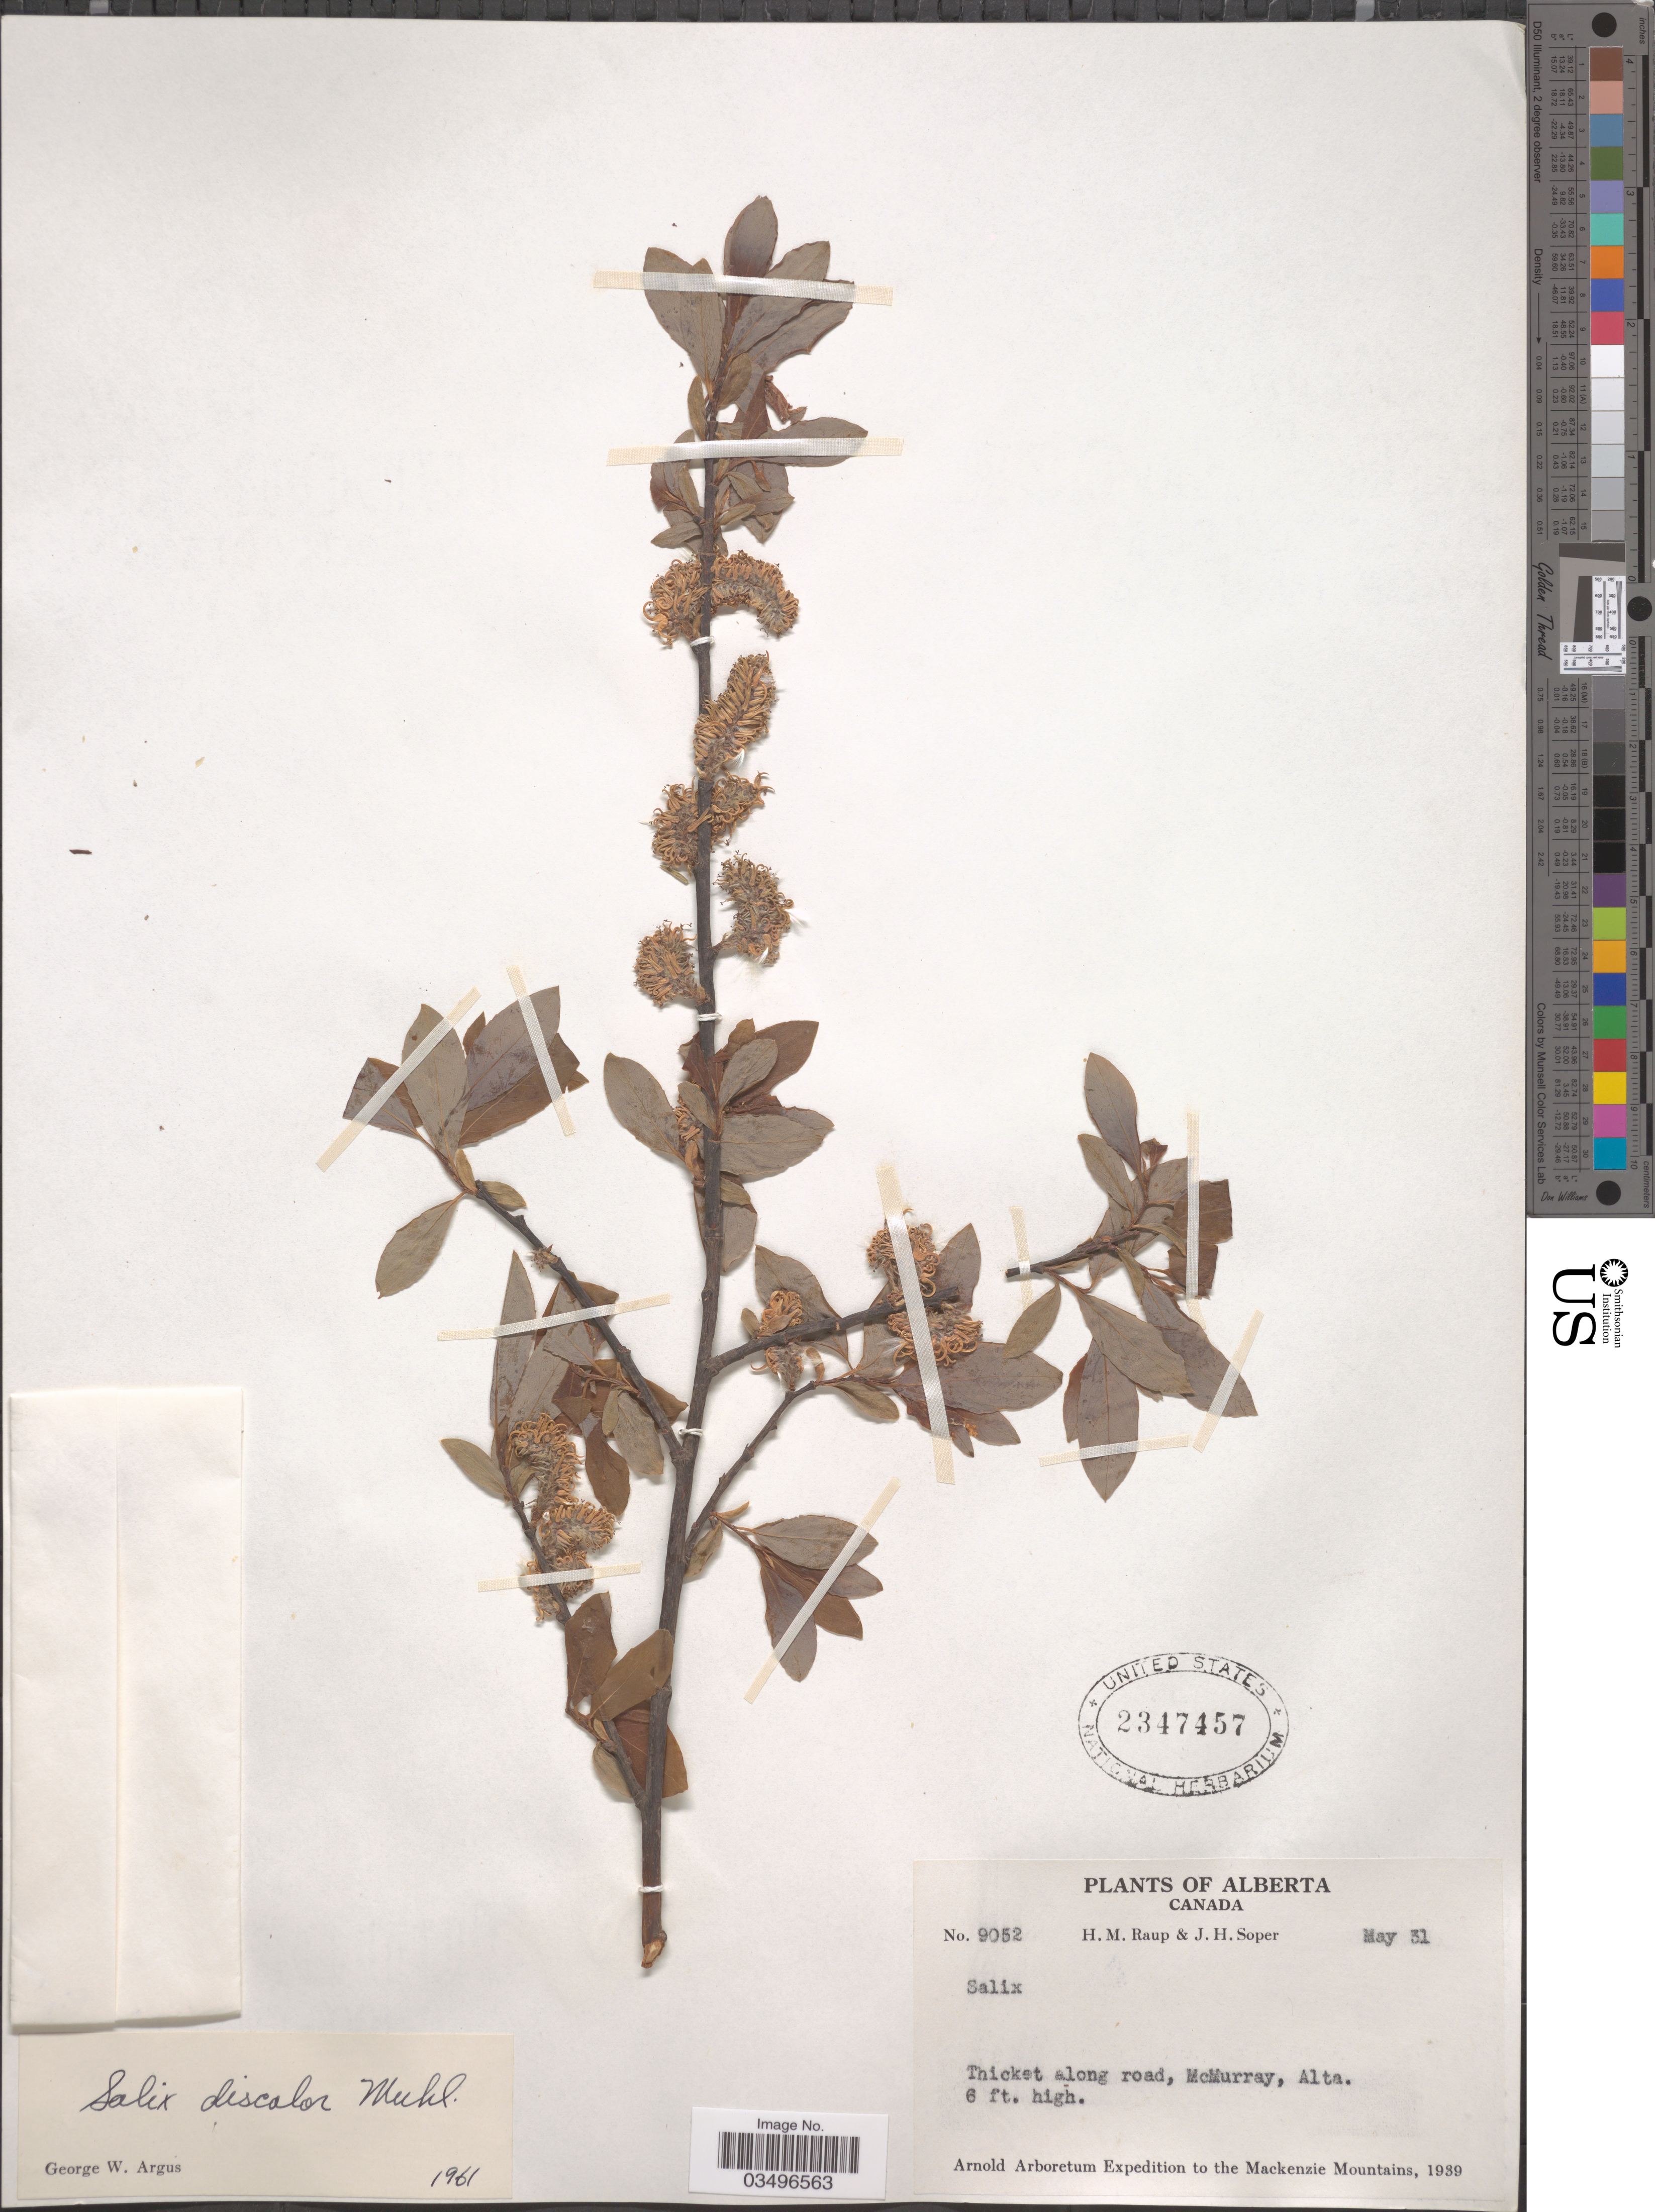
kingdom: Plantae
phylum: Tracheophyta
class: Magnoliopsida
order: Malpighiales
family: Salicaceae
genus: Salix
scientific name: Salix discolor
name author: Muhl.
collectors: H. Raup & J. H. Soper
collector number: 9052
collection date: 1939-05-31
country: Canada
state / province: Alberta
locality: Thicket along road, McMurray, Alta.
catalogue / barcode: US 2347457